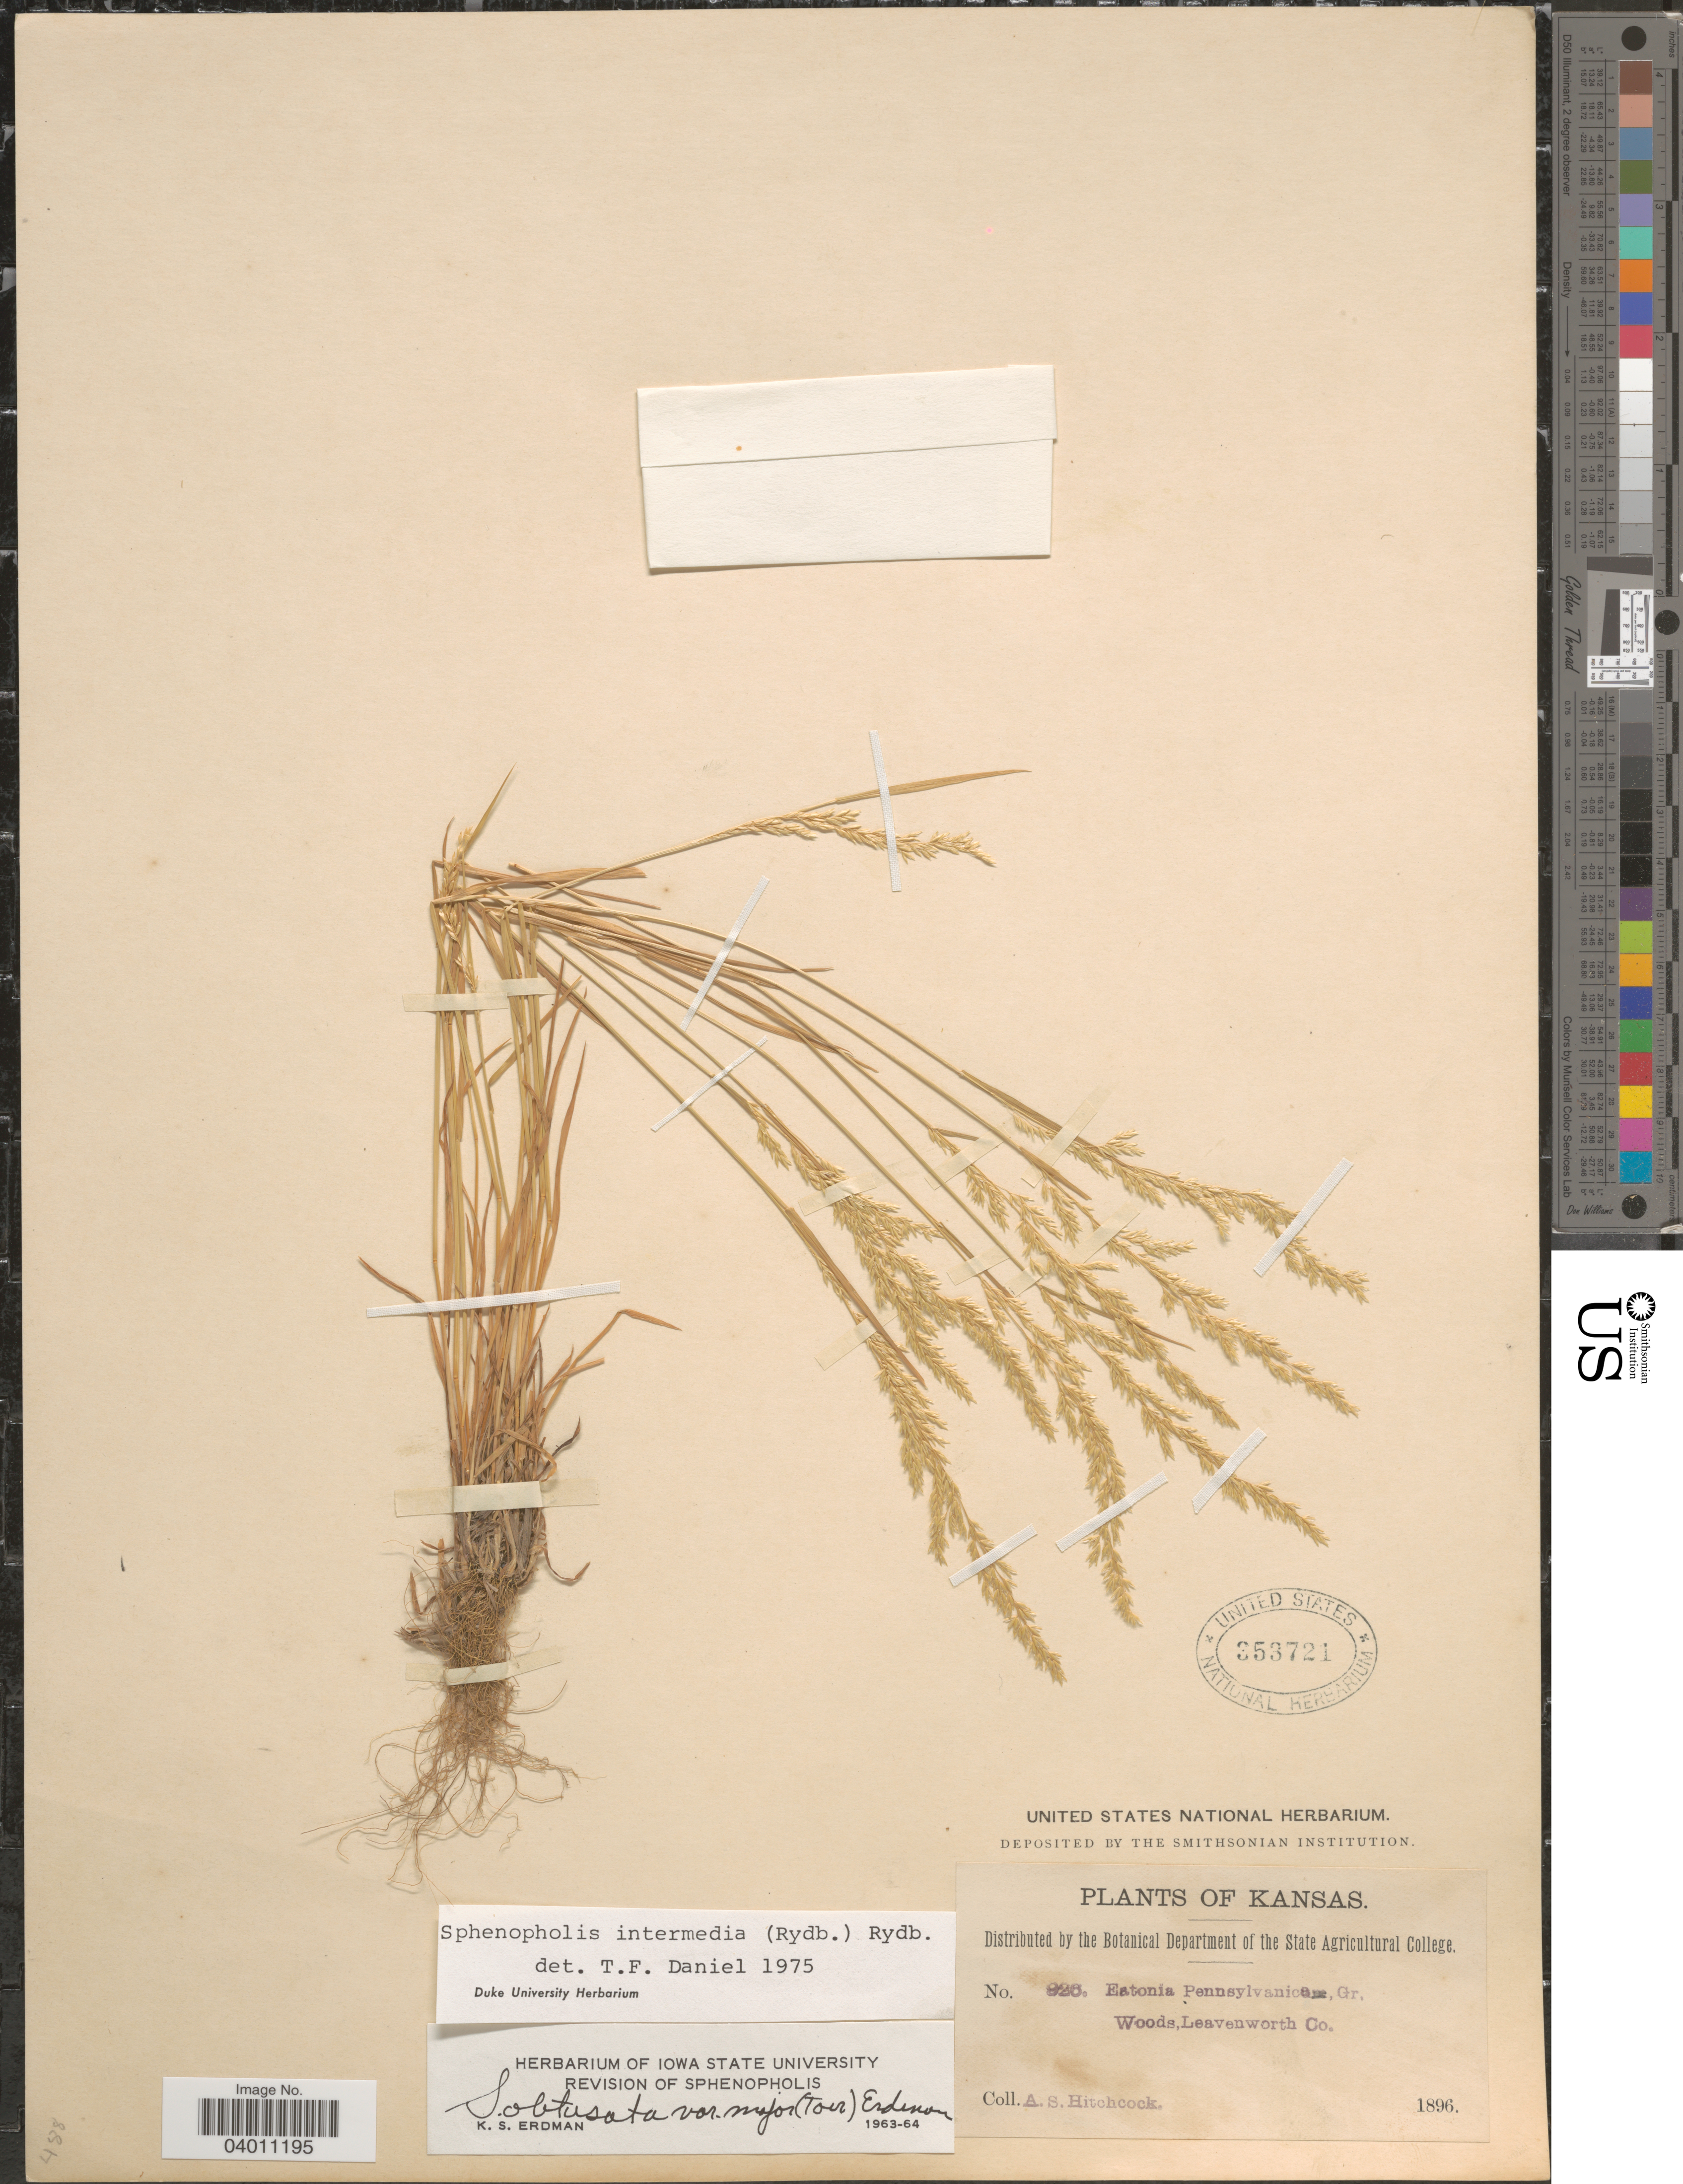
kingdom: Plantae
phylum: Tracheophyta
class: Liliopsida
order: Poales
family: Poaceae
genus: Sphenopholis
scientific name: Sphenopholis intermedia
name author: (Rydb.) Rydb.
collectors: A. S. Hitchcock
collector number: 926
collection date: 1896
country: United States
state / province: Kansas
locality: Woods,Leavenworth Co.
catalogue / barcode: US 353721